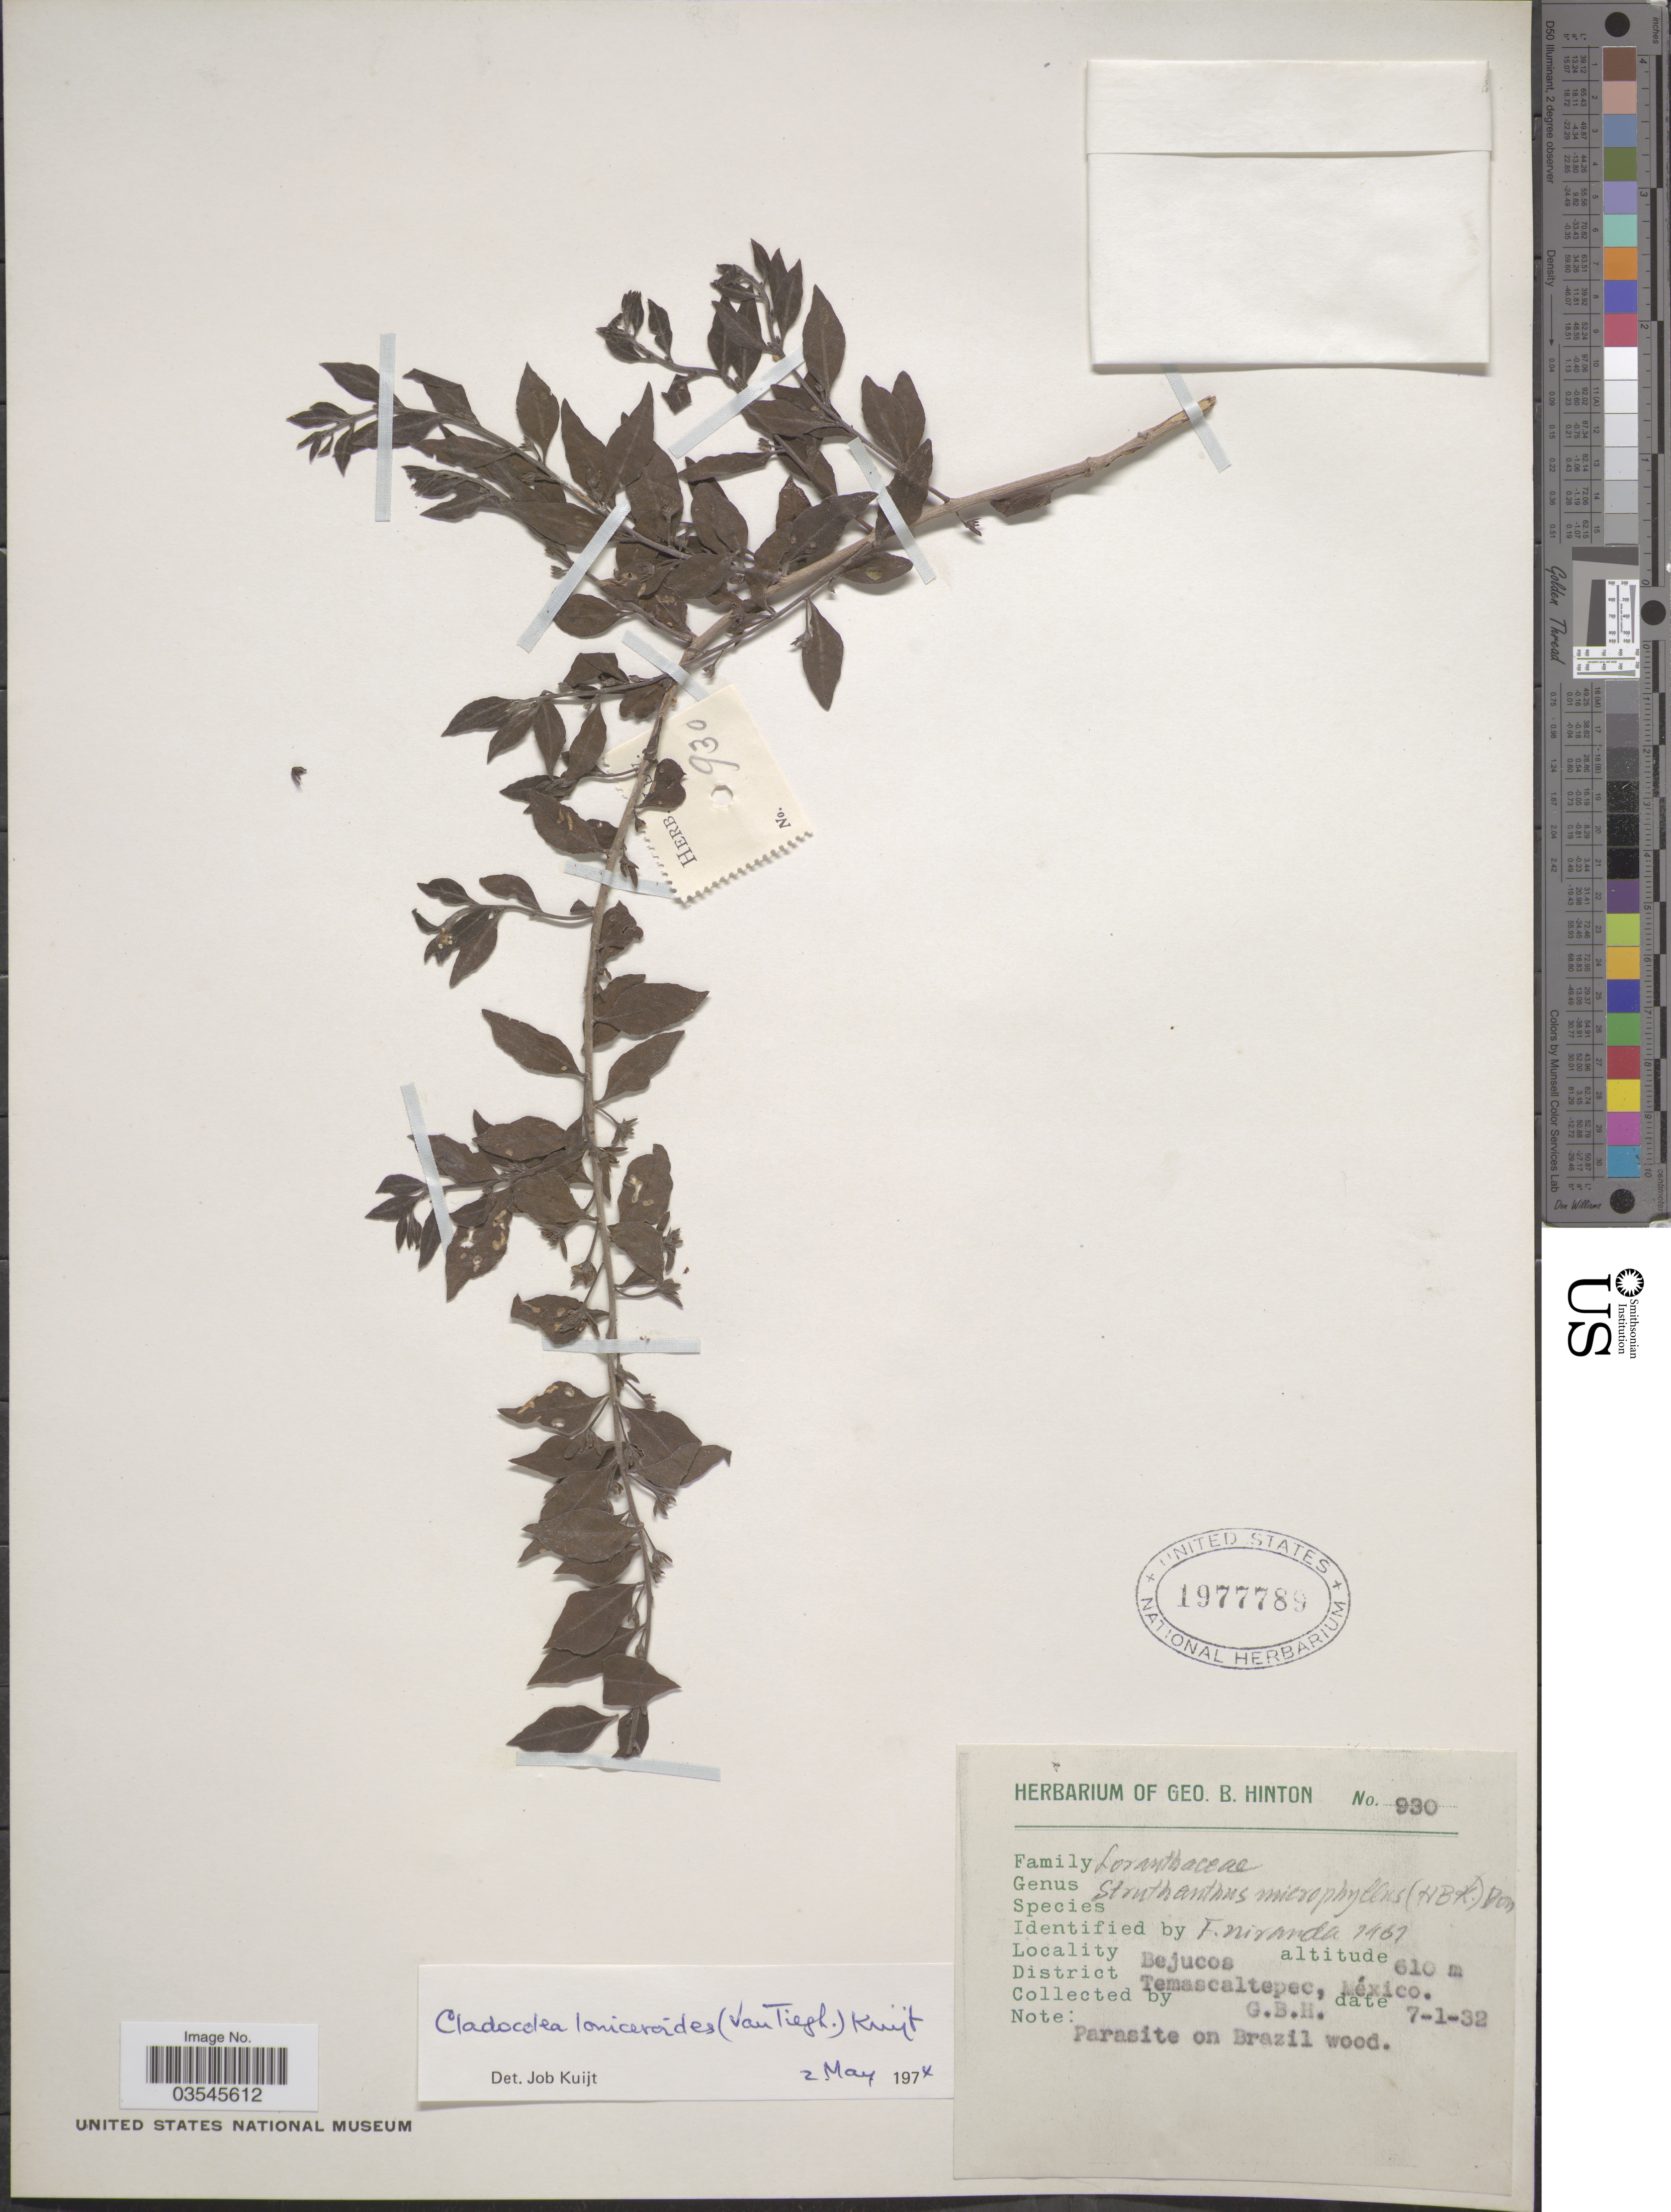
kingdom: Plantae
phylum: Tracheophyta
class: Magnoliopsida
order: Santalales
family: Loranthaceae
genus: Cladocolea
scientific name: Cladocolea loniceroides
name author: (Tiegh.) Kuijt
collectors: G. B. Hinton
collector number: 930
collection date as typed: Transcribed d/m/y: 7/1/32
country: Mexico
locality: Bejucos, District Temascaltepec.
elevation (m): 610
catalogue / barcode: US 1977789